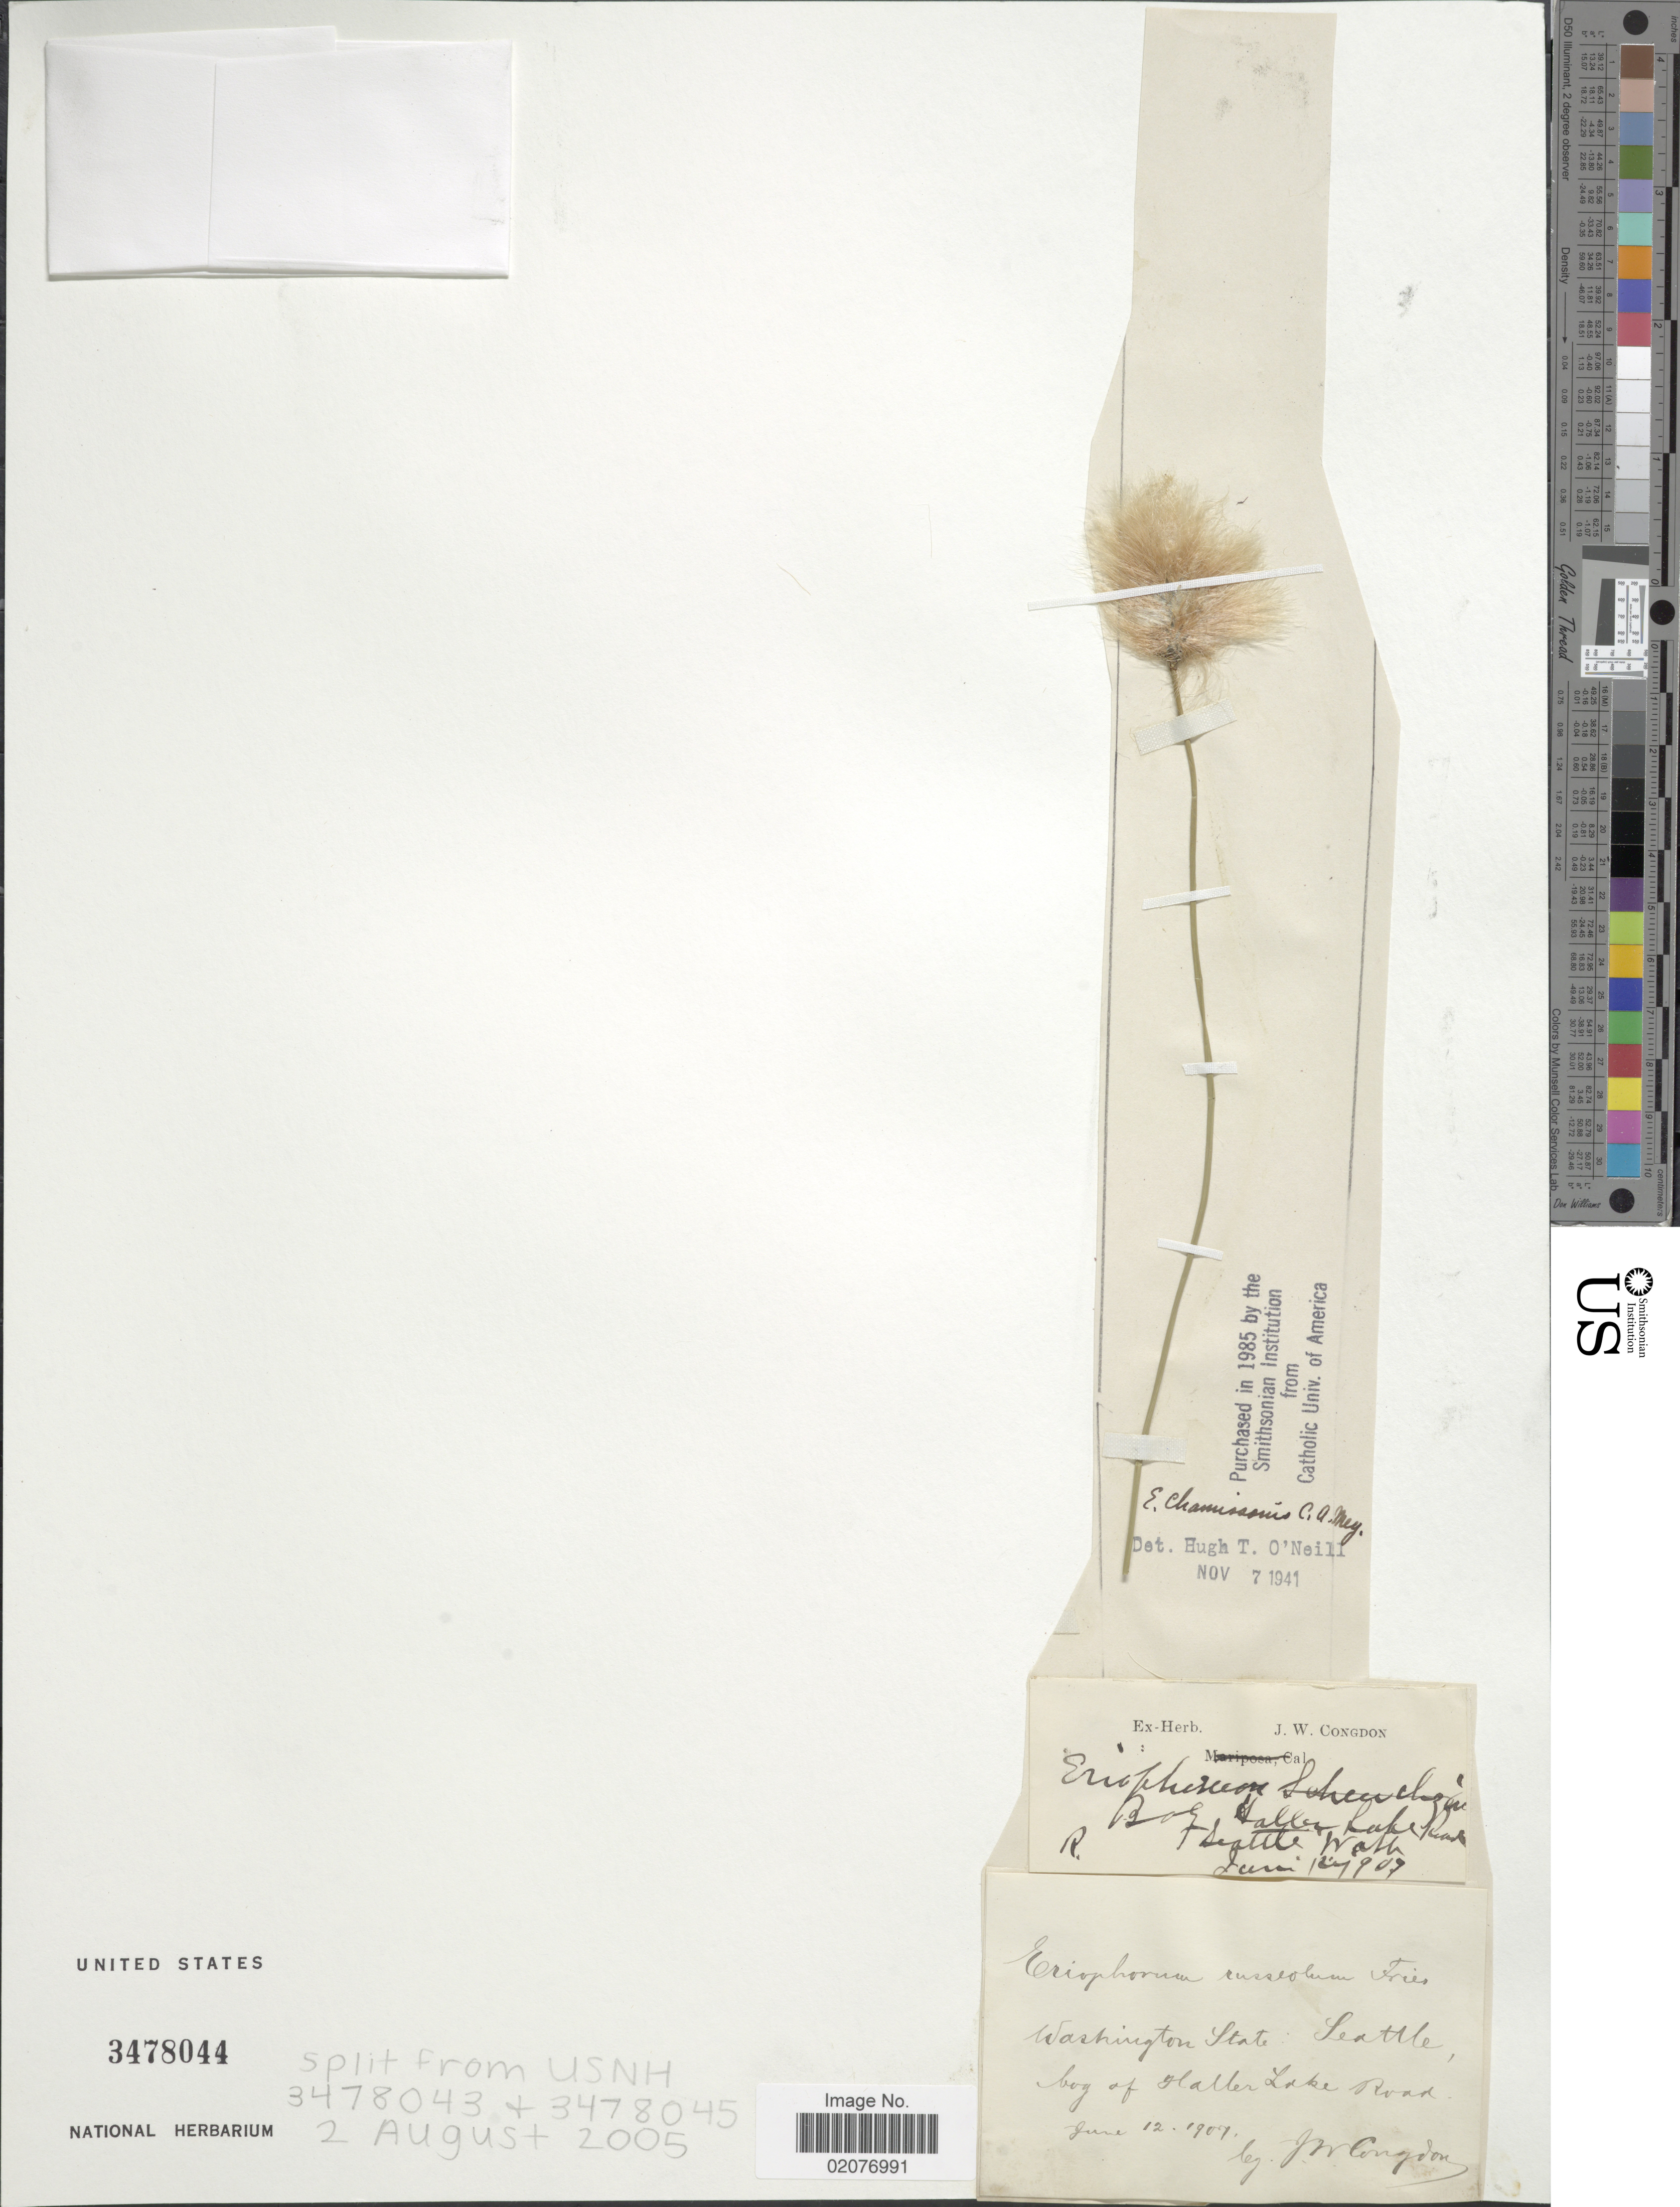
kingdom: Plantae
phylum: Tracheophyta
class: Liliopsida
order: Poales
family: Cyperaceae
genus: Eriophorum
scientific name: Eriophorum chamissonis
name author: C.A. Mey.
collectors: J. W. Congdon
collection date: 1907-06-12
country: United States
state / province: Washington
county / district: King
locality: Seattle, bog of Haller Lake Road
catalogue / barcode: US 3478044